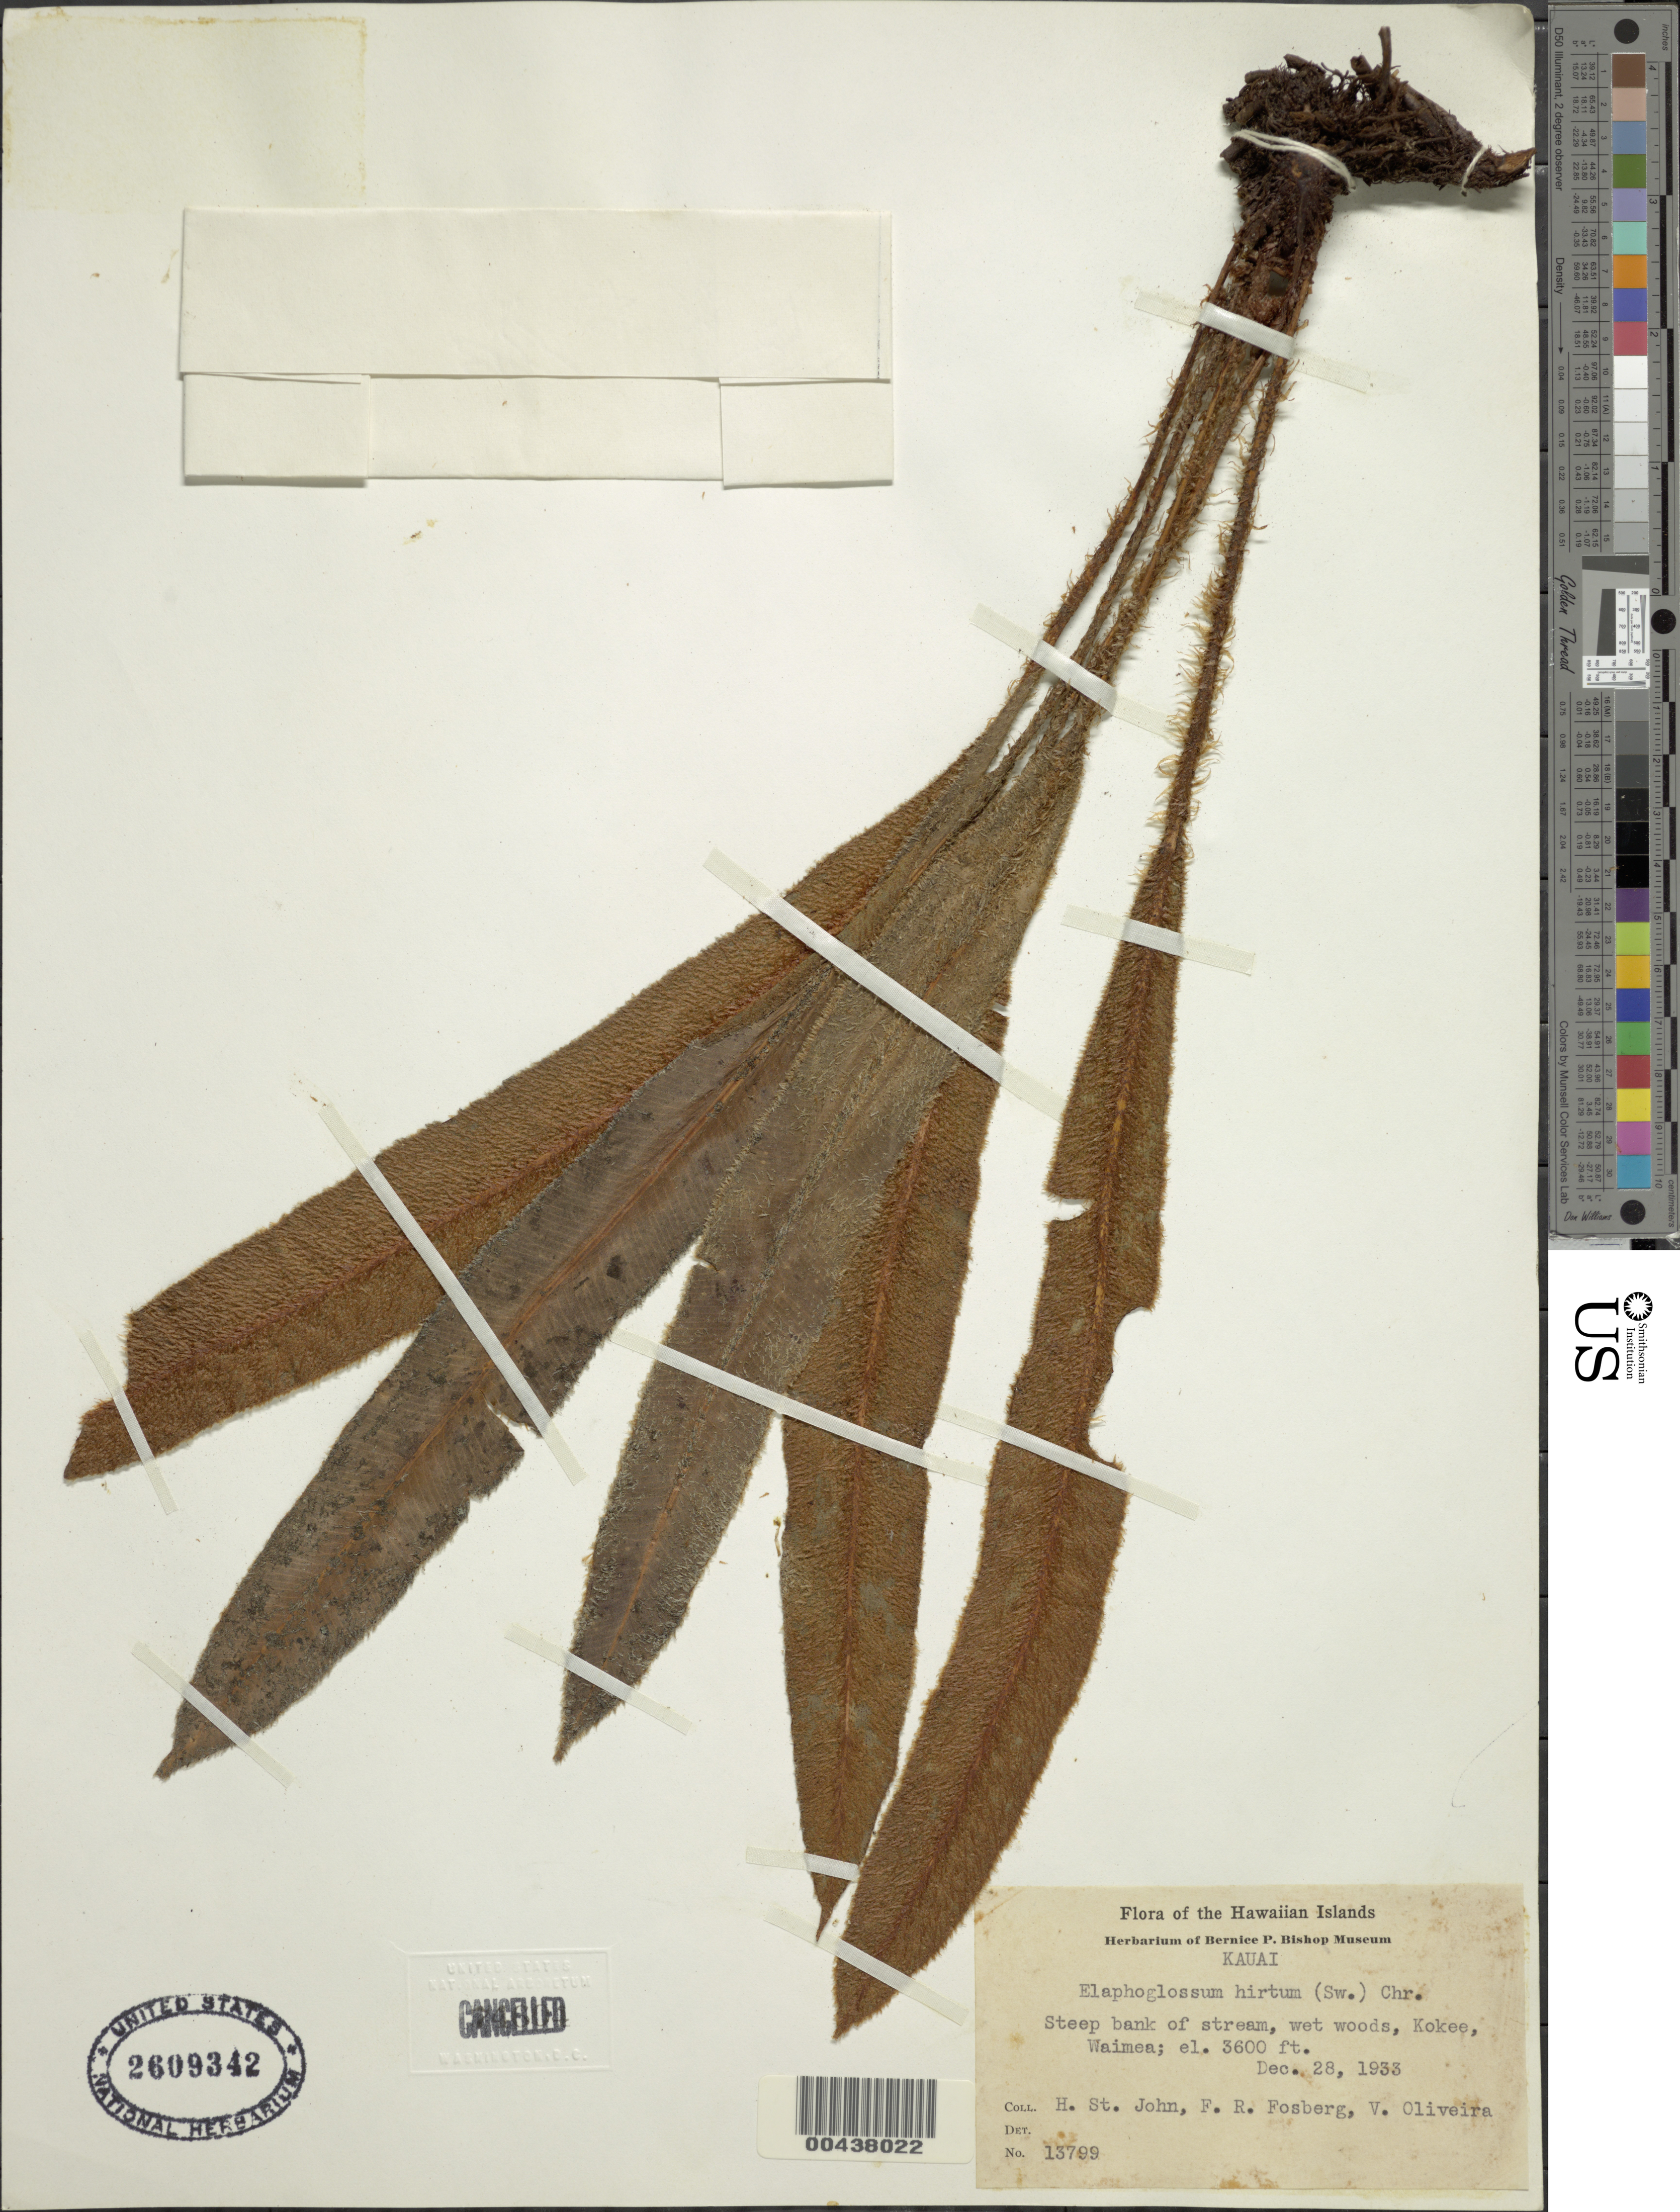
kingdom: Plantae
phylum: Tracheophyta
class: Polypodiopsida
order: Polypodiales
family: Dryopteridaceae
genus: Elaphoglossum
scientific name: Elaphoglossum hirtum var. micans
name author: C. Chr.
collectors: H. St. John, F. R. Fosberg & V. Oliveira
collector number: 13799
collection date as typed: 28 Dec 1933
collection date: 1933-12-28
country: United States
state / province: Hawaii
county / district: Kauai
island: Kaua'i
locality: Kokee, Waimea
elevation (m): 1097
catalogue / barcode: US 2609342